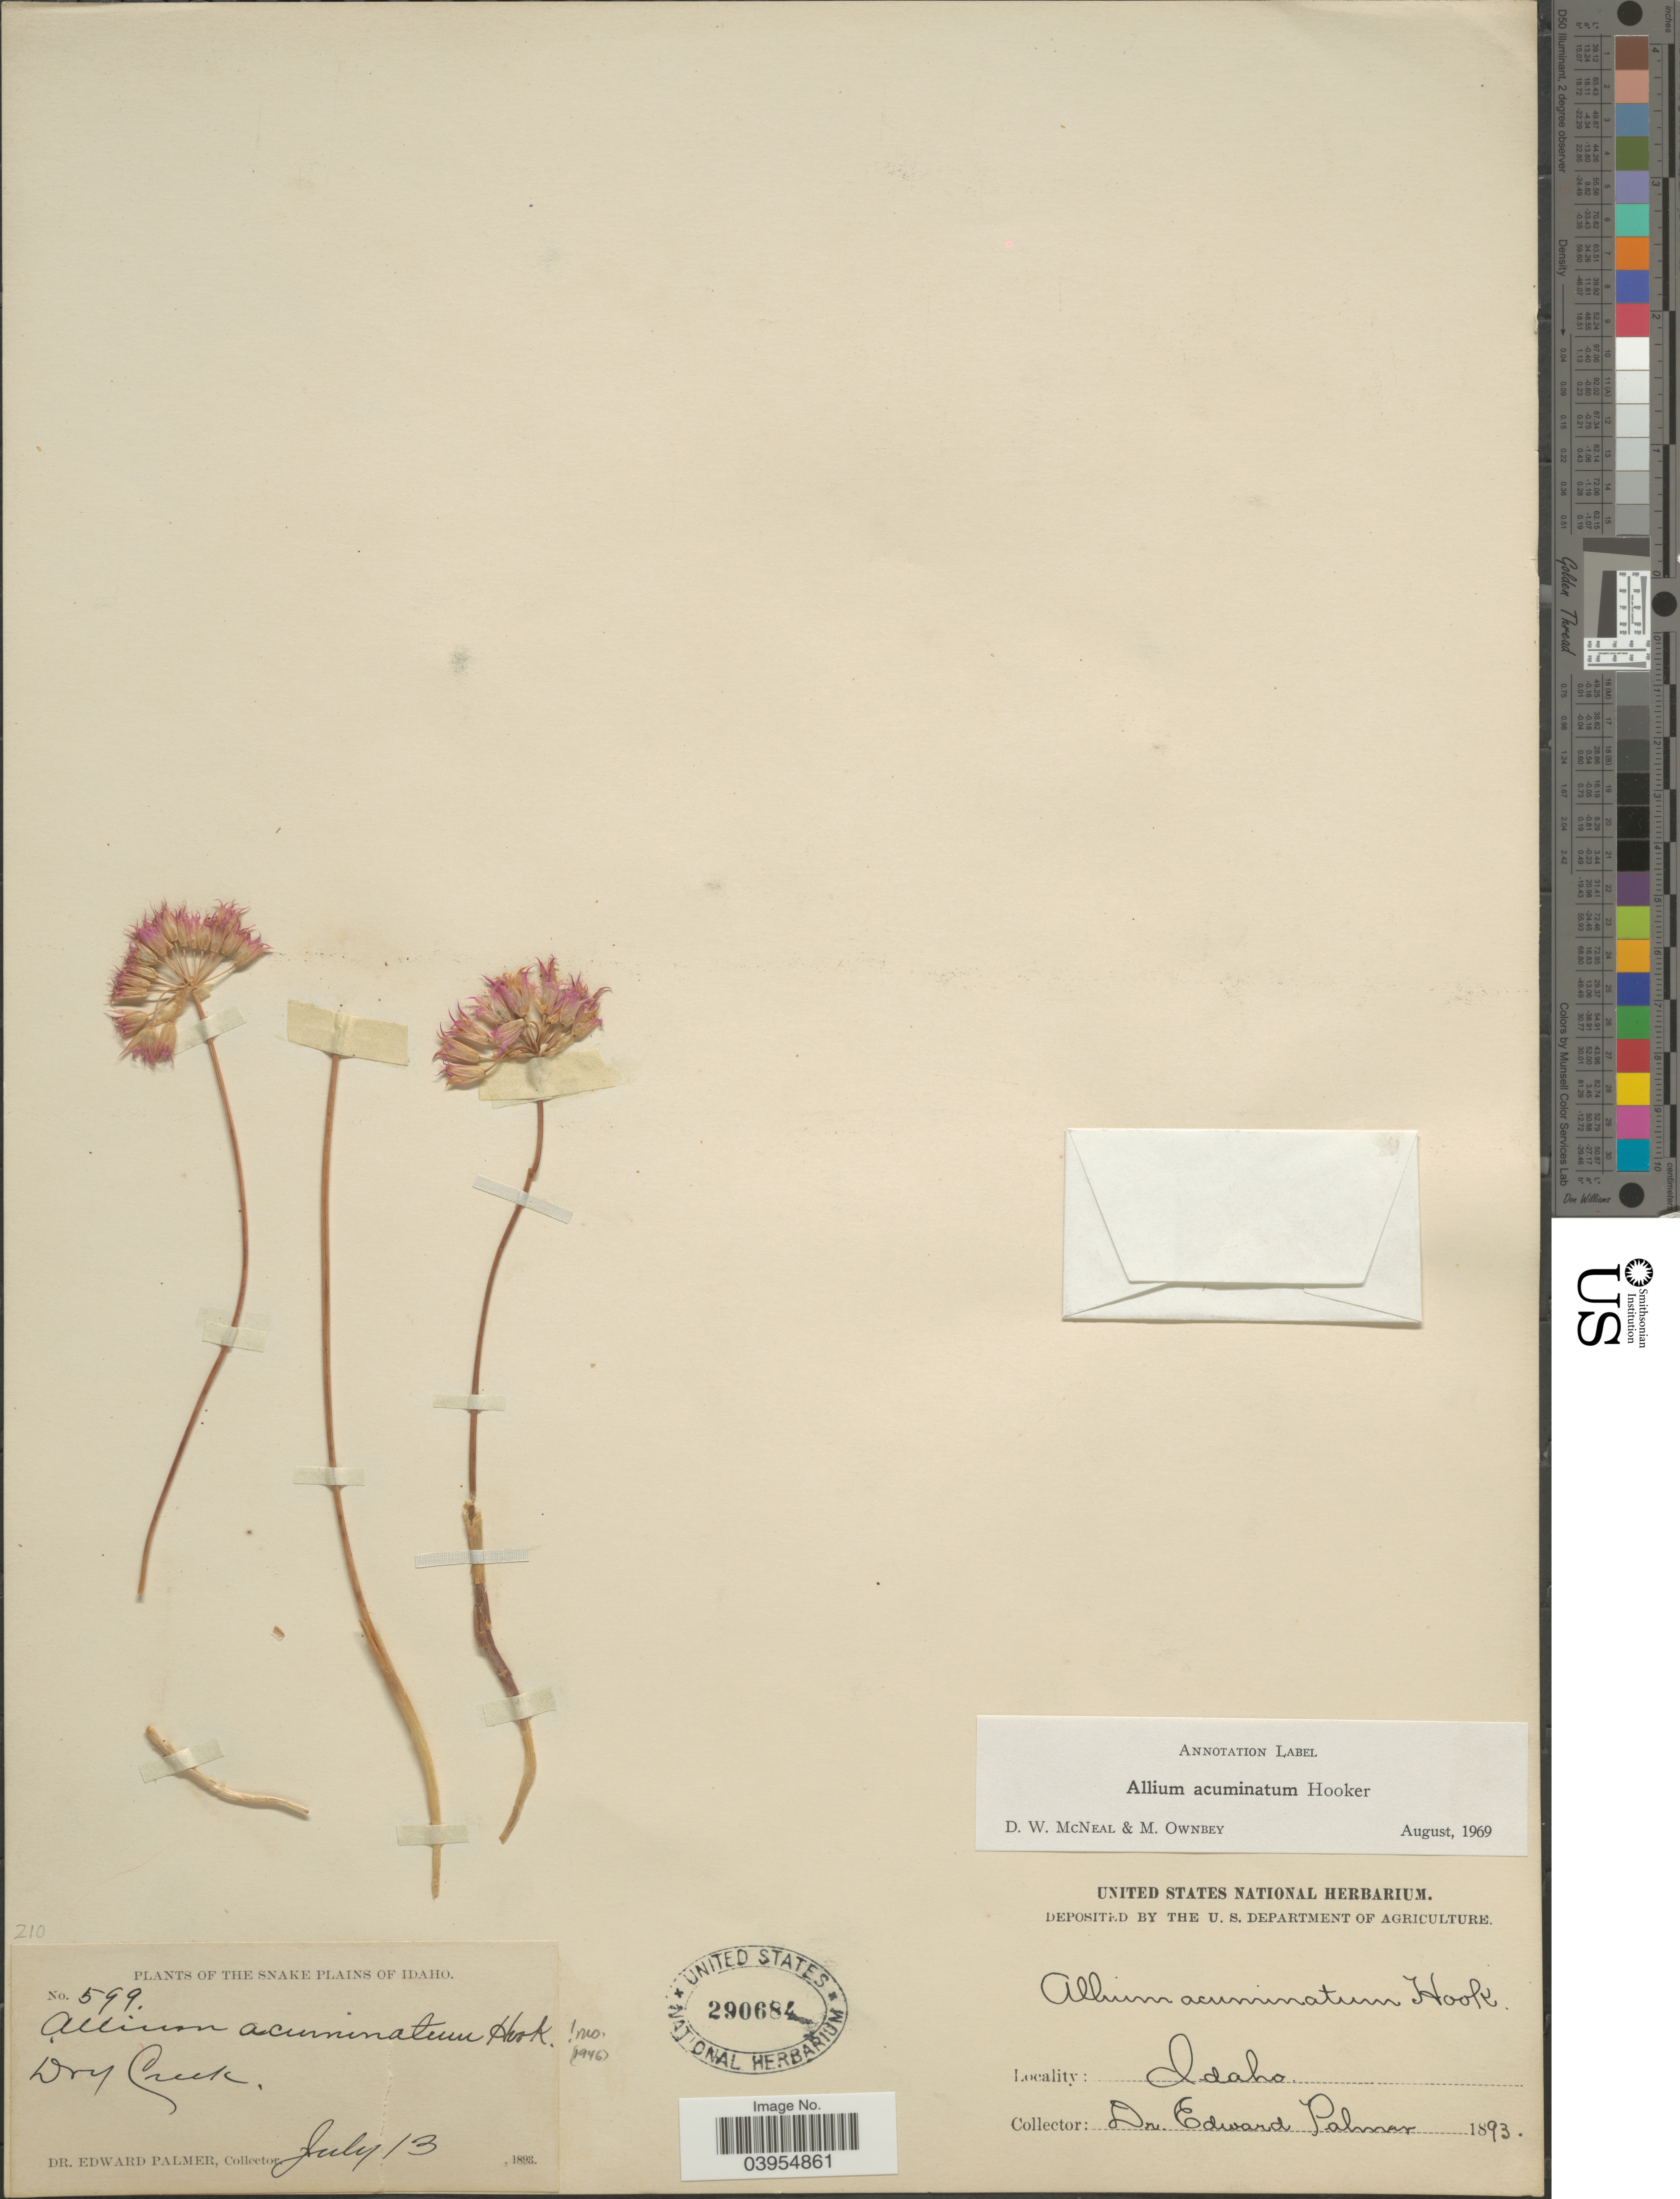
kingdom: Plantae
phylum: Tracheophyta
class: Liliopsida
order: Asparagales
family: Amaryllidaceae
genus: Allium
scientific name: Allium acuminatum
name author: Hook.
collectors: E. Palmer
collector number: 599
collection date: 1893-07-13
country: United States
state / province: Idaho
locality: The Snake Plains of Idaho. Dry Creek.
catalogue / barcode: US 290684